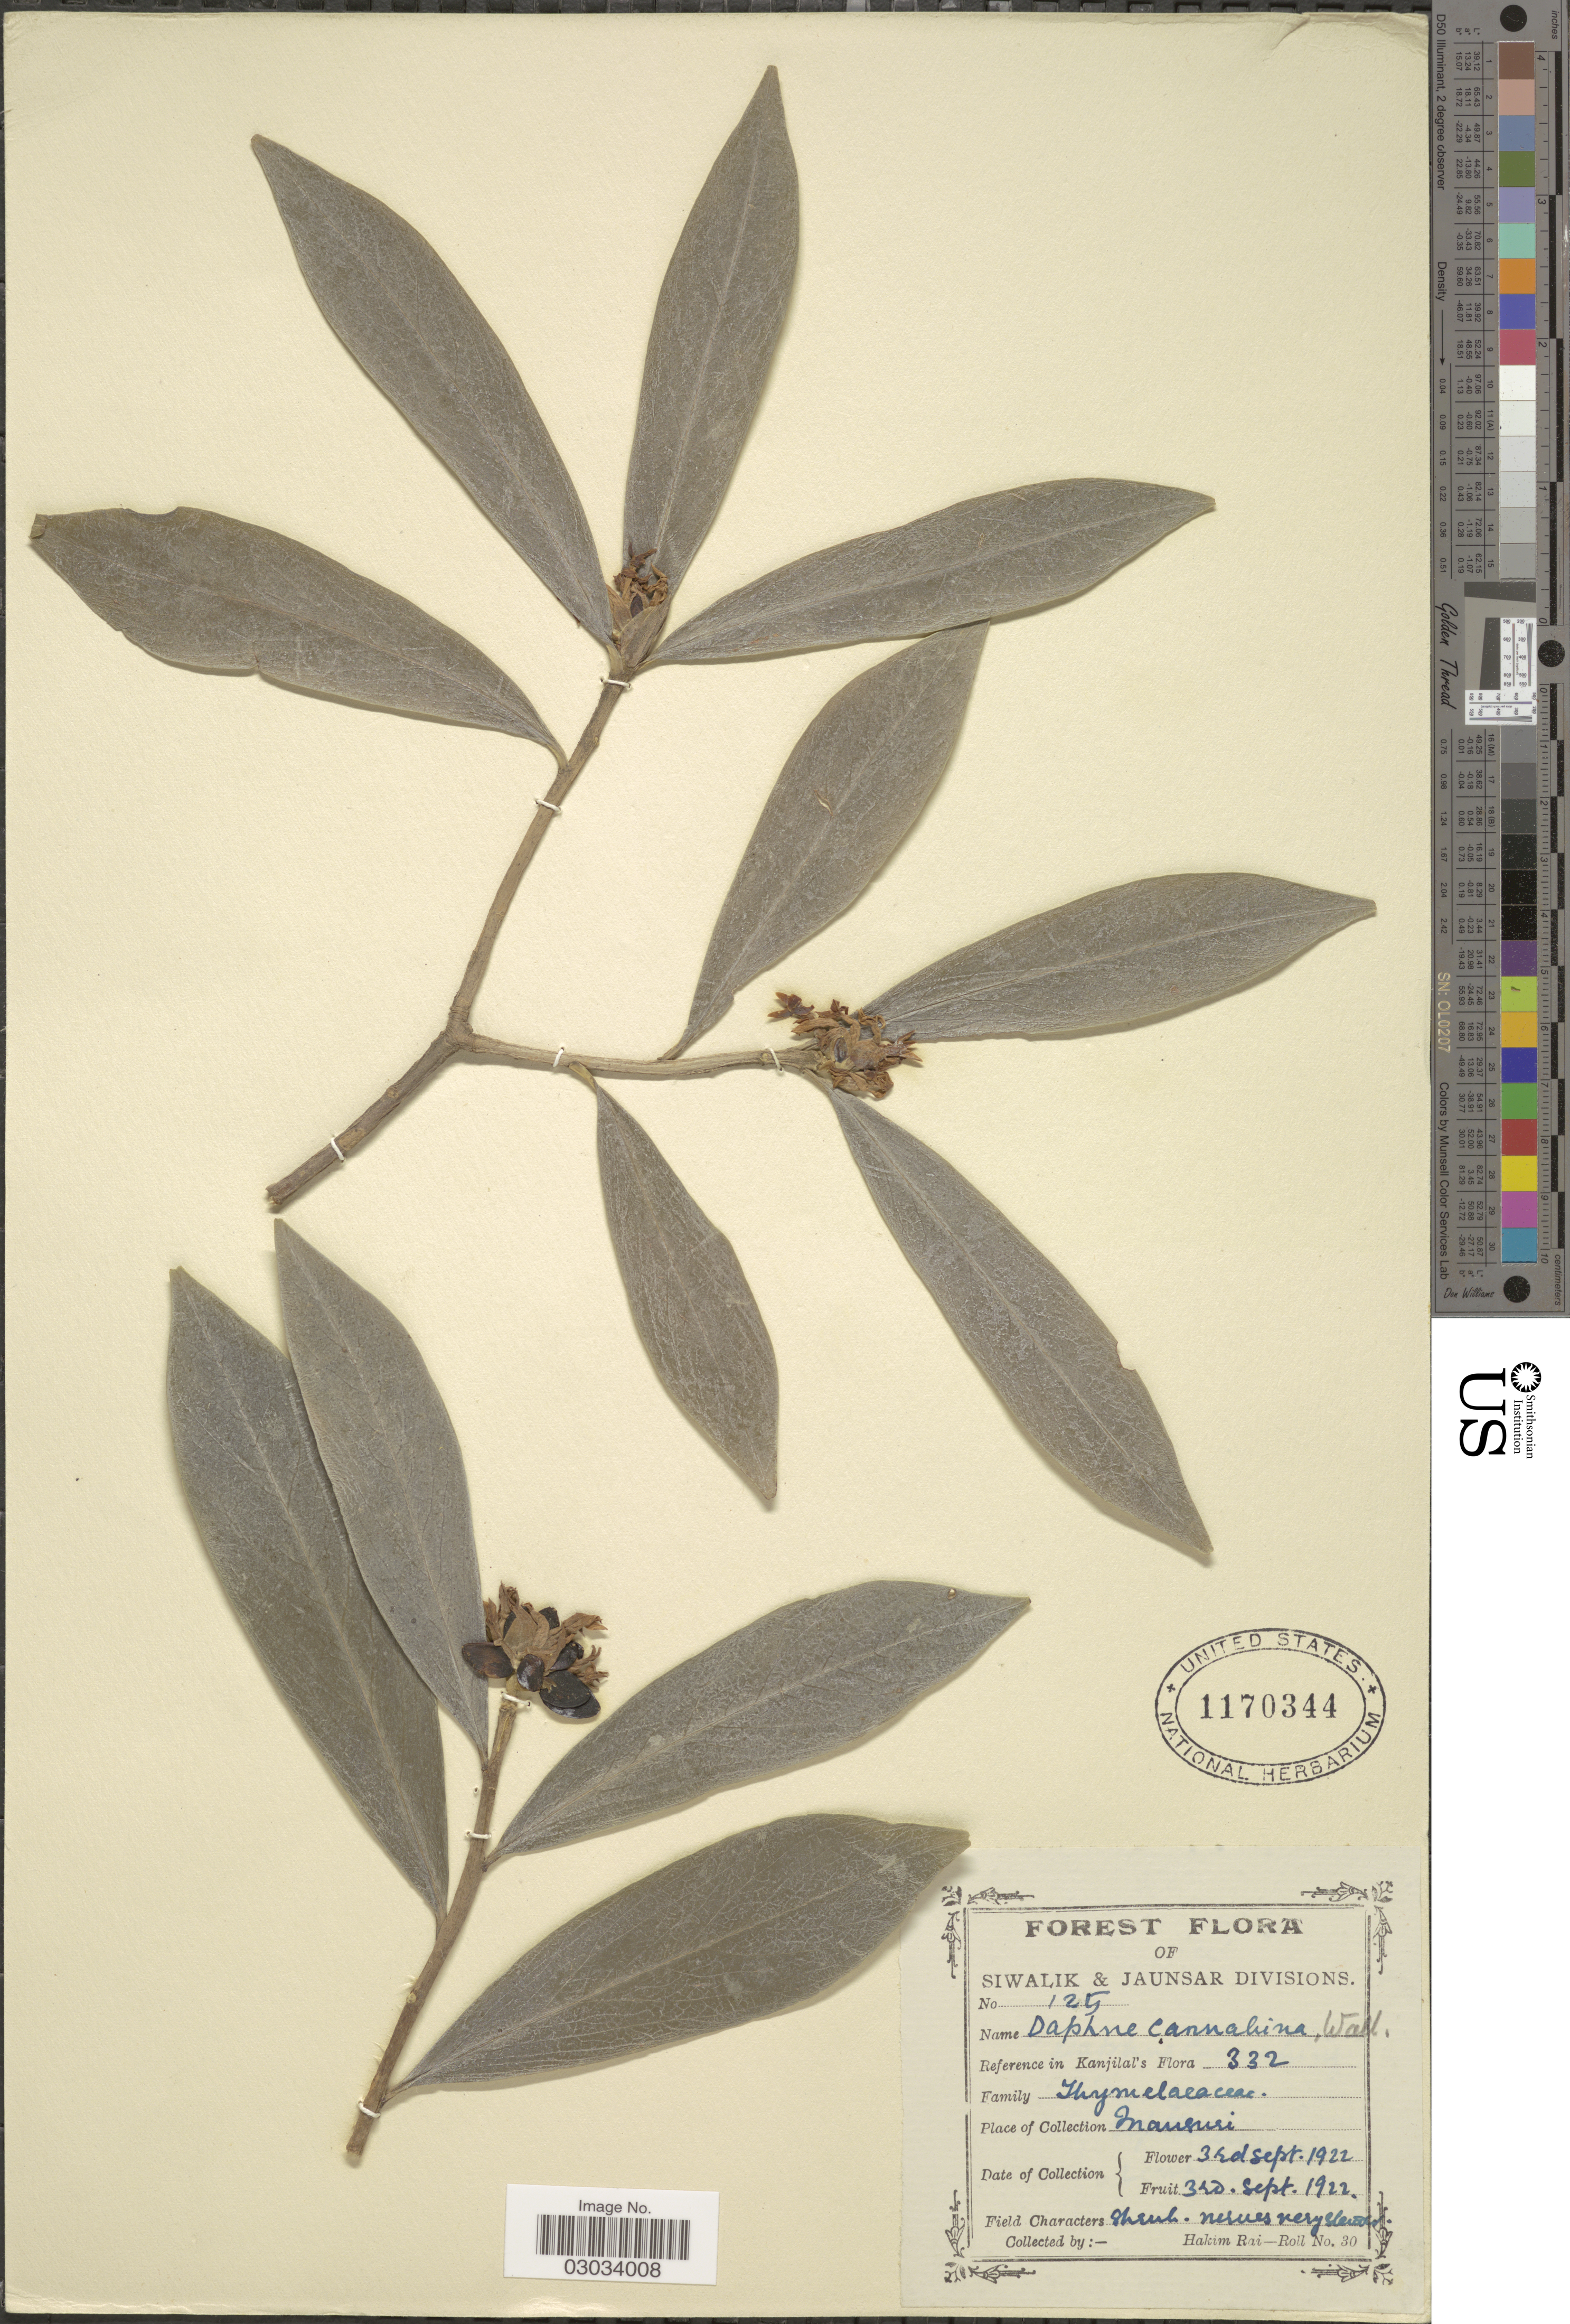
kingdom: Plantae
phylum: Tracheophyta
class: Magnoliopsida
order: Malvales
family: Thymelaeaceae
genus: Daphne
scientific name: Daphne papyracea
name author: Wall. ex Steud.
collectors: H. Rai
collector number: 125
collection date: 1922-09-03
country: India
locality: Siwalik & Jaunsar Divisions. Mausuri.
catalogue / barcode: US 1170344